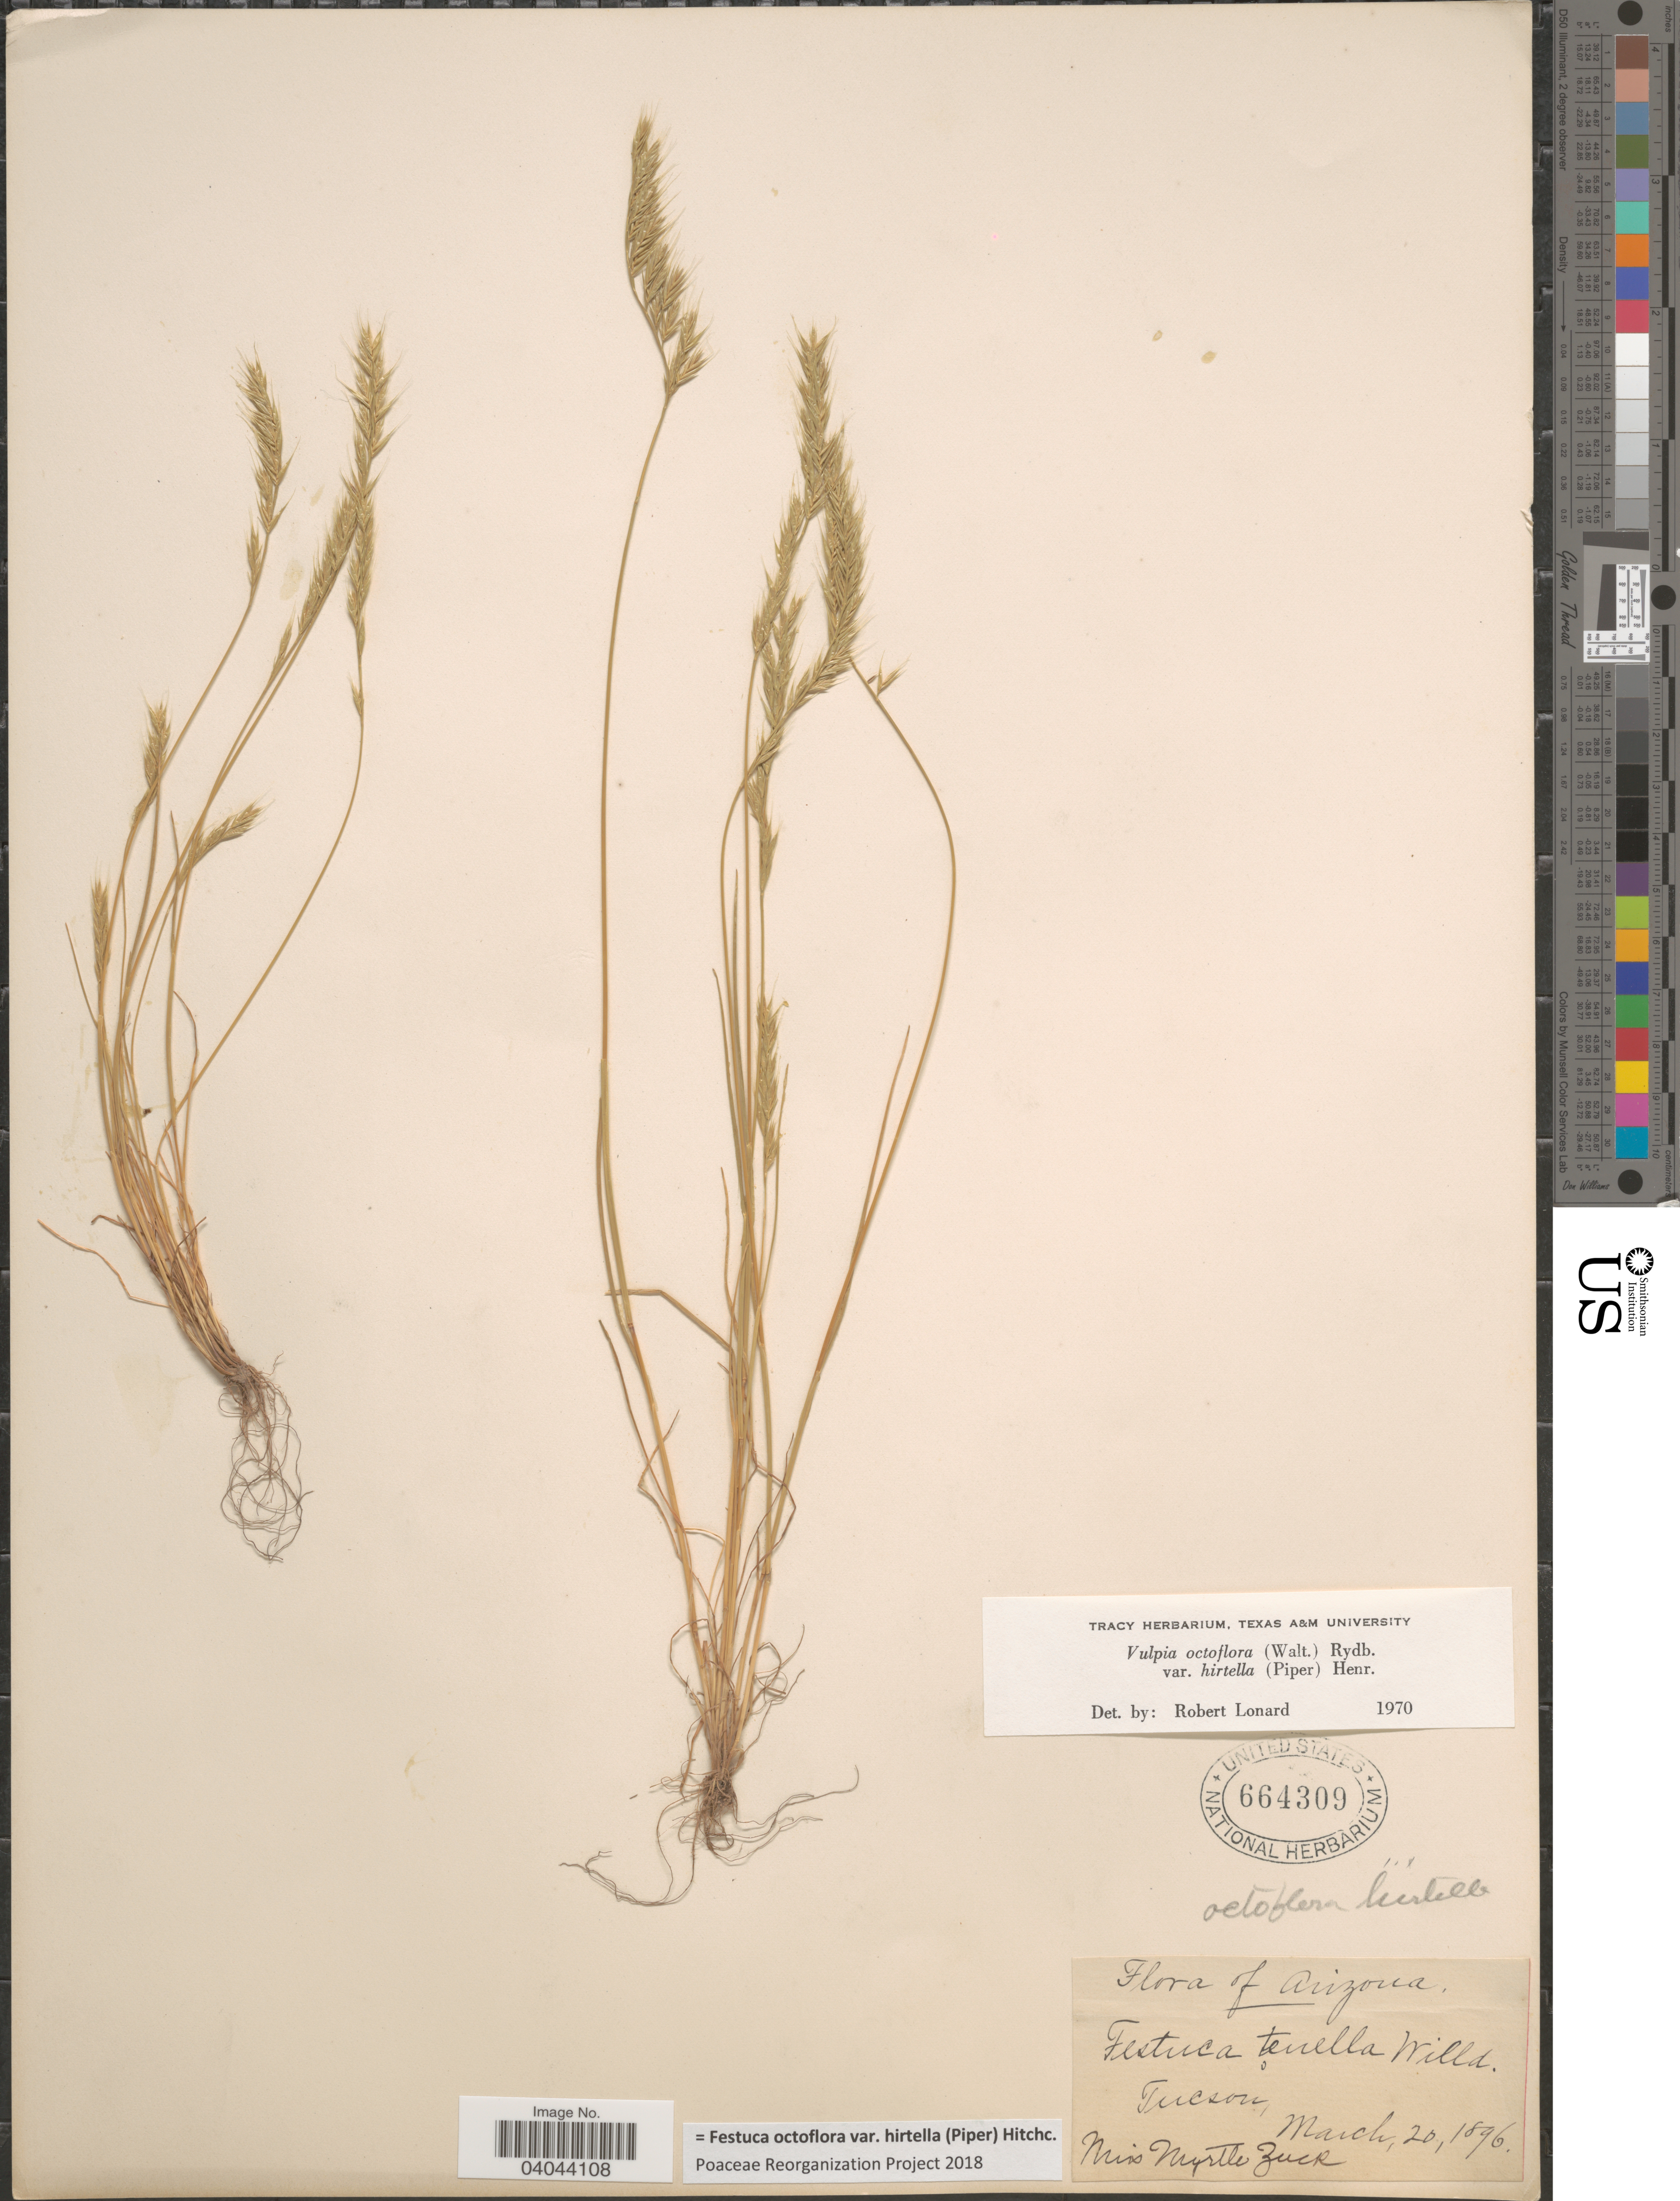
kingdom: Plantae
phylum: Tracheophyta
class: Liliopsida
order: Poales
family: Poaceae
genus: Festuca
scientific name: Festuca octoflora var. hirtella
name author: Piper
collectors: M. Zuck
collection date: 1896-03-20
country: United States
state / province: Arizona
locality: Tucson.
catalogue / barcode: US 664309